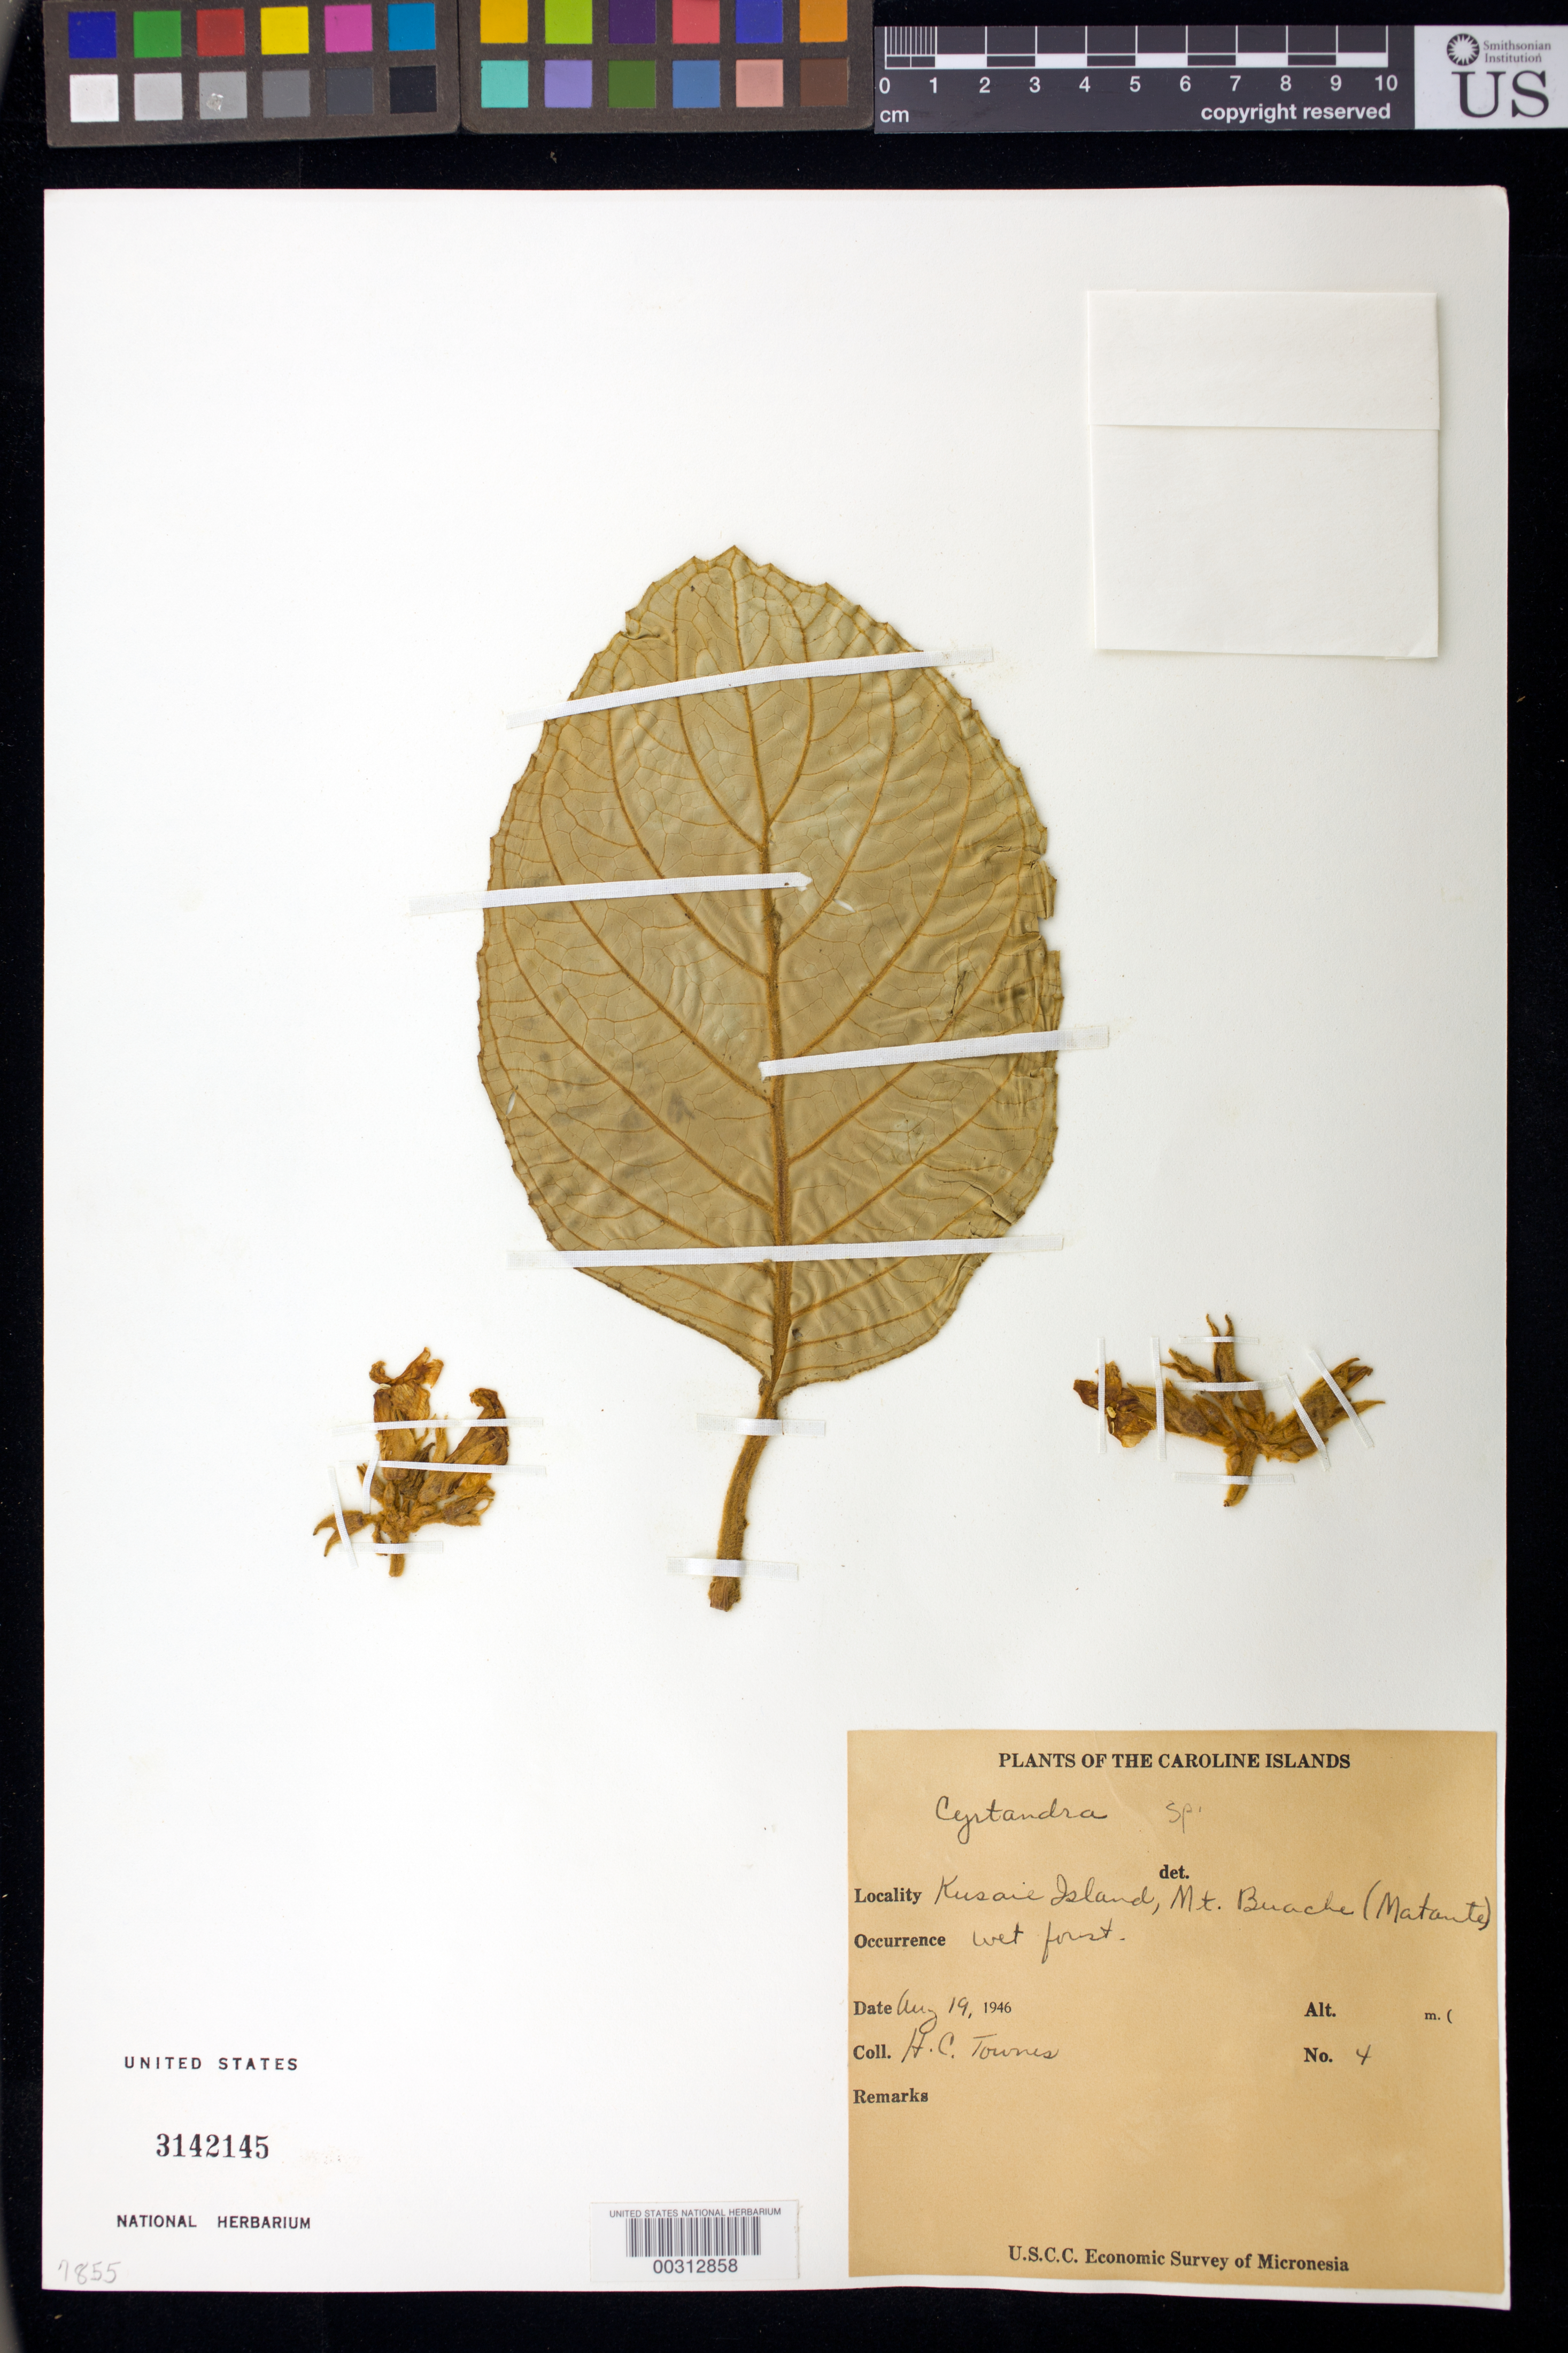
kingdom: Plantae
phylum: Tracheophyta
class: Magnoliopsida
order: Lamiales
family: Gesneriaceae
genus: Cyrtandra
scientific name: Cyrtandra sp.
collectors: H. Townes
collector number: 4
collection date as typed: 19 Aug 1946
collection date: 1946-08-19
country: Micronesia, Federated States of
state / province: Kosrae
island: Kosrae [Kusaie]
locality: Caroline islands, kusaie island, mt buache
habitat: Wet forest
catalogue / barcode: US 3142145